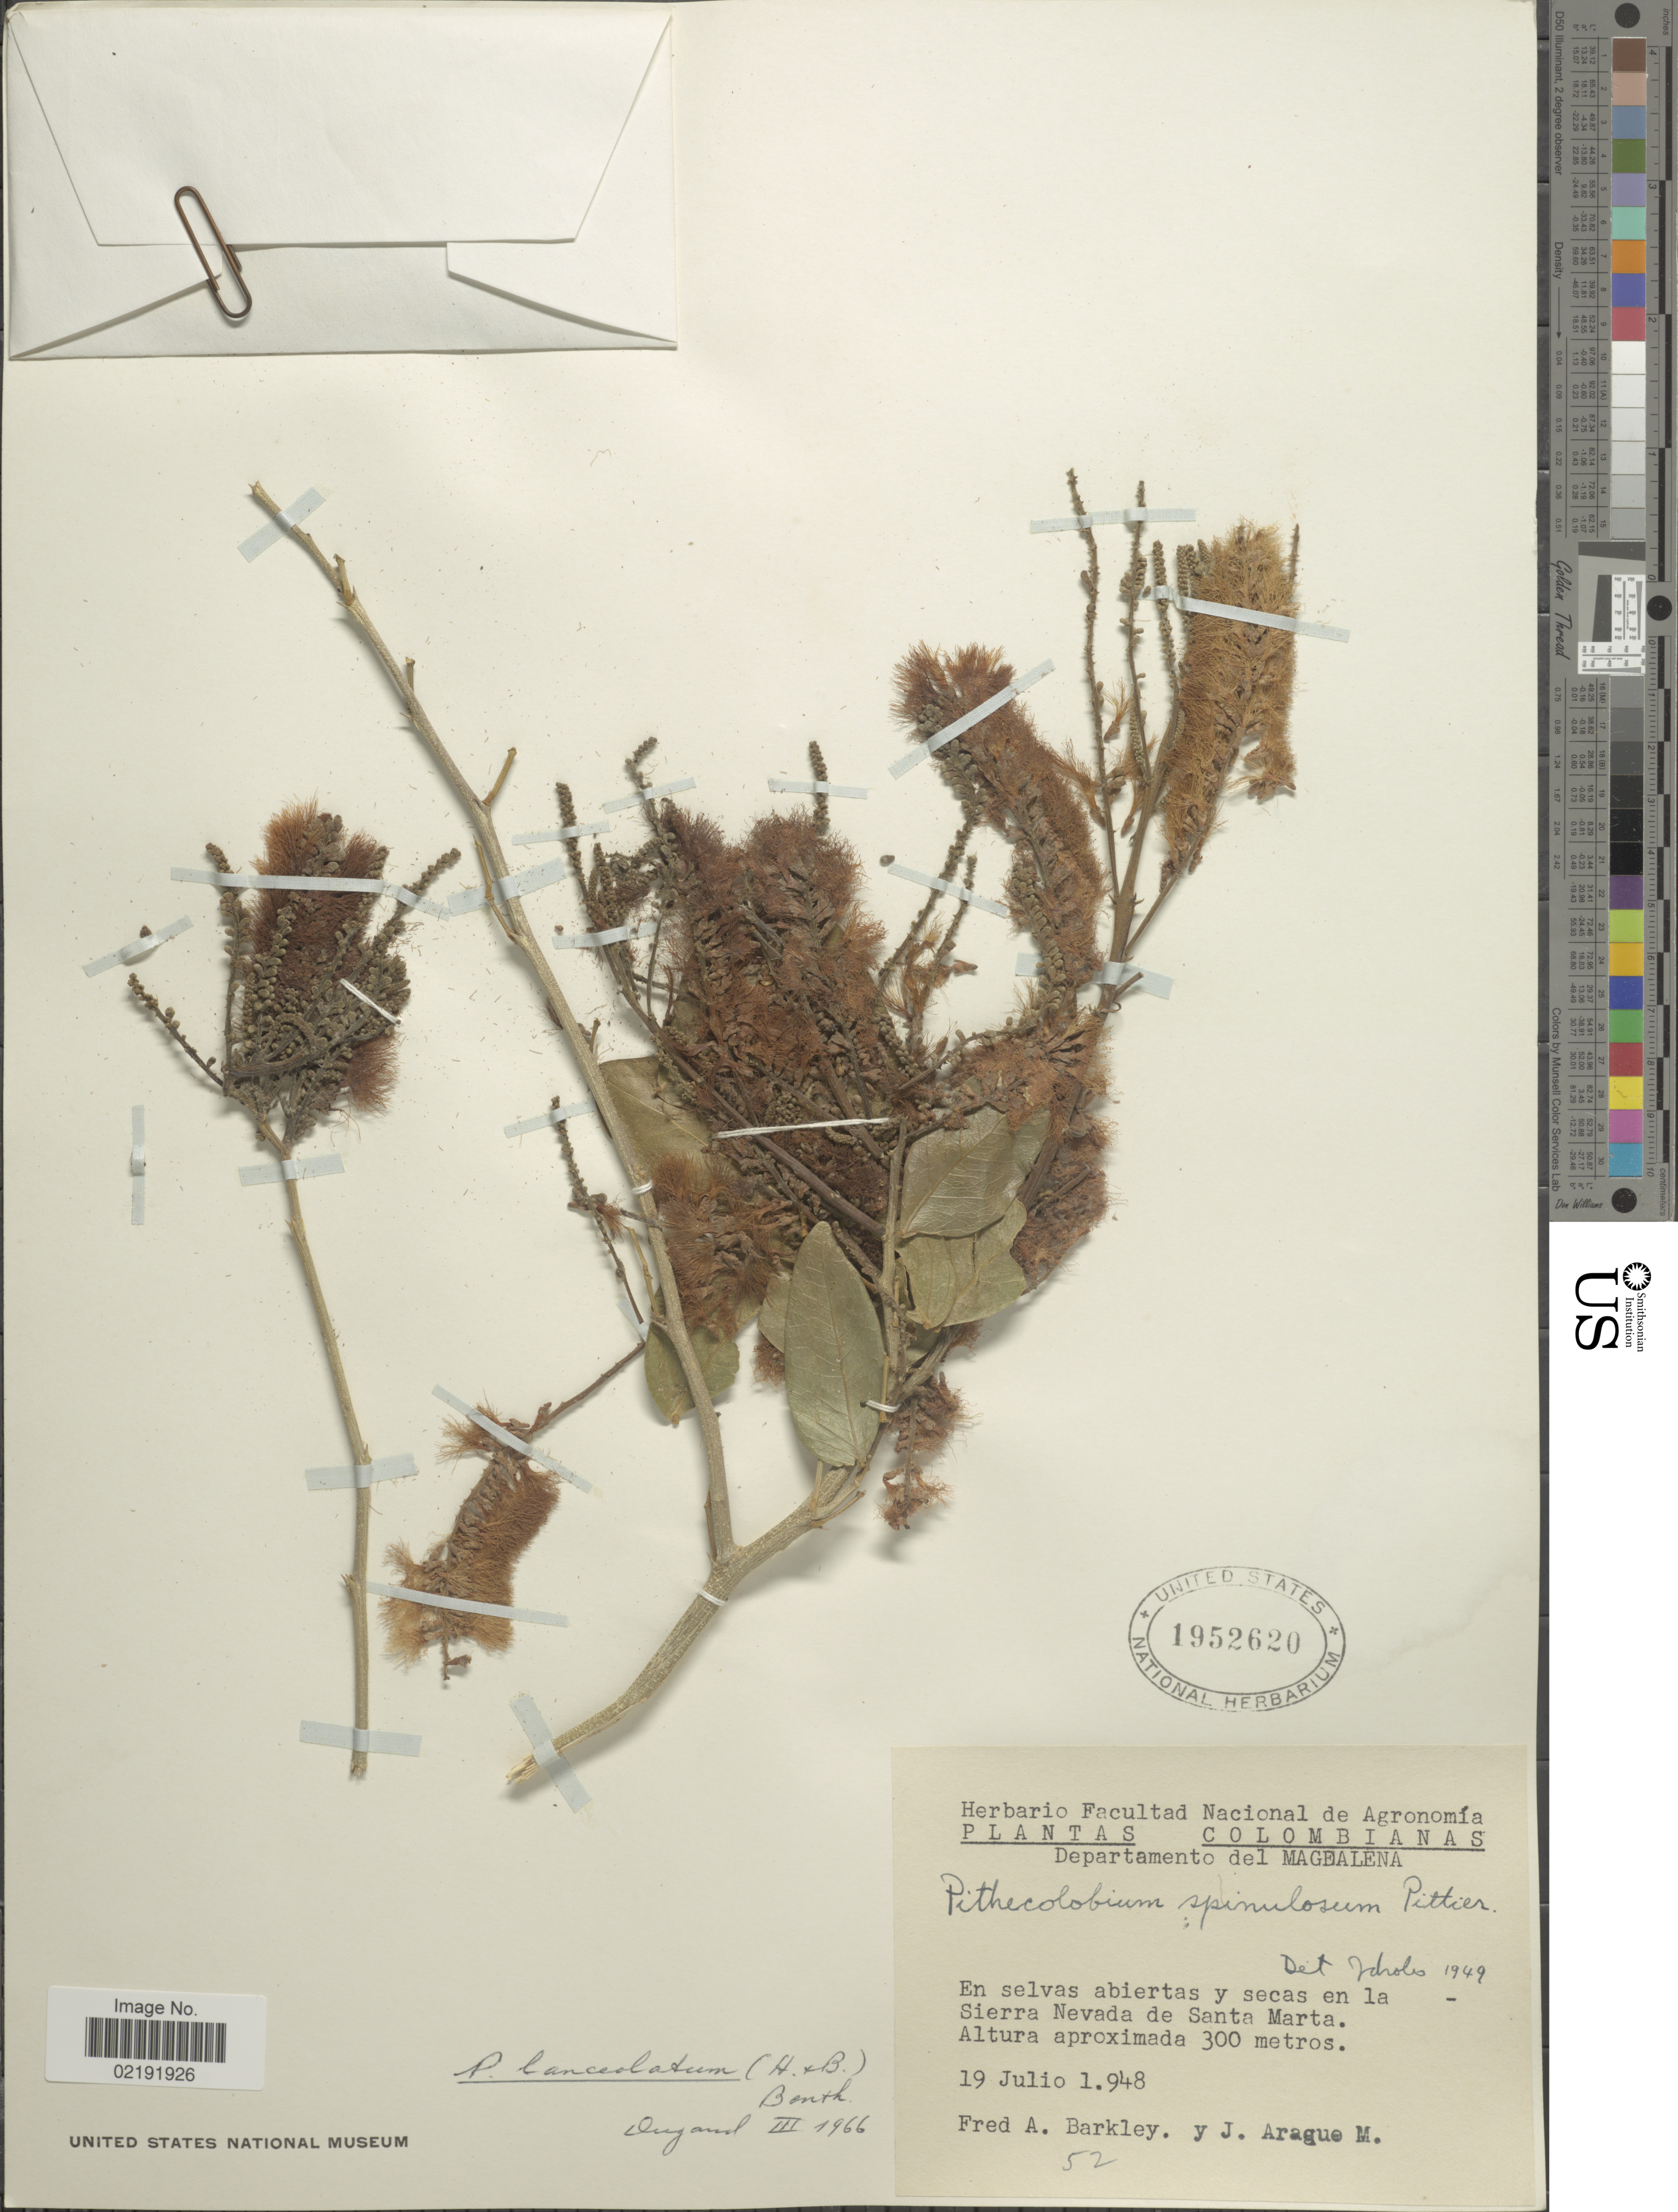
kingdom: Plantae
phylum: Tracheophyta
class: Magnoliopsida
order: Fabales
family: Fabaceae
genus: Pithecellobium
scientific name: Pithecellobium lanceolatum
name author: (Humb. & Bonpl. ex Willd.) Benth.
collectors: F. A. Barkley & J. Araque Molina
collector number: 52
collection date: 1948-07-19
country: Colombia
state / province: Magdalena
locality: Departamento del Magdalena. En selvas abiertas y secas en la Sierra Nevada de Santa Marta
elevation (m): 300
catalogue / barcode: US 1952620